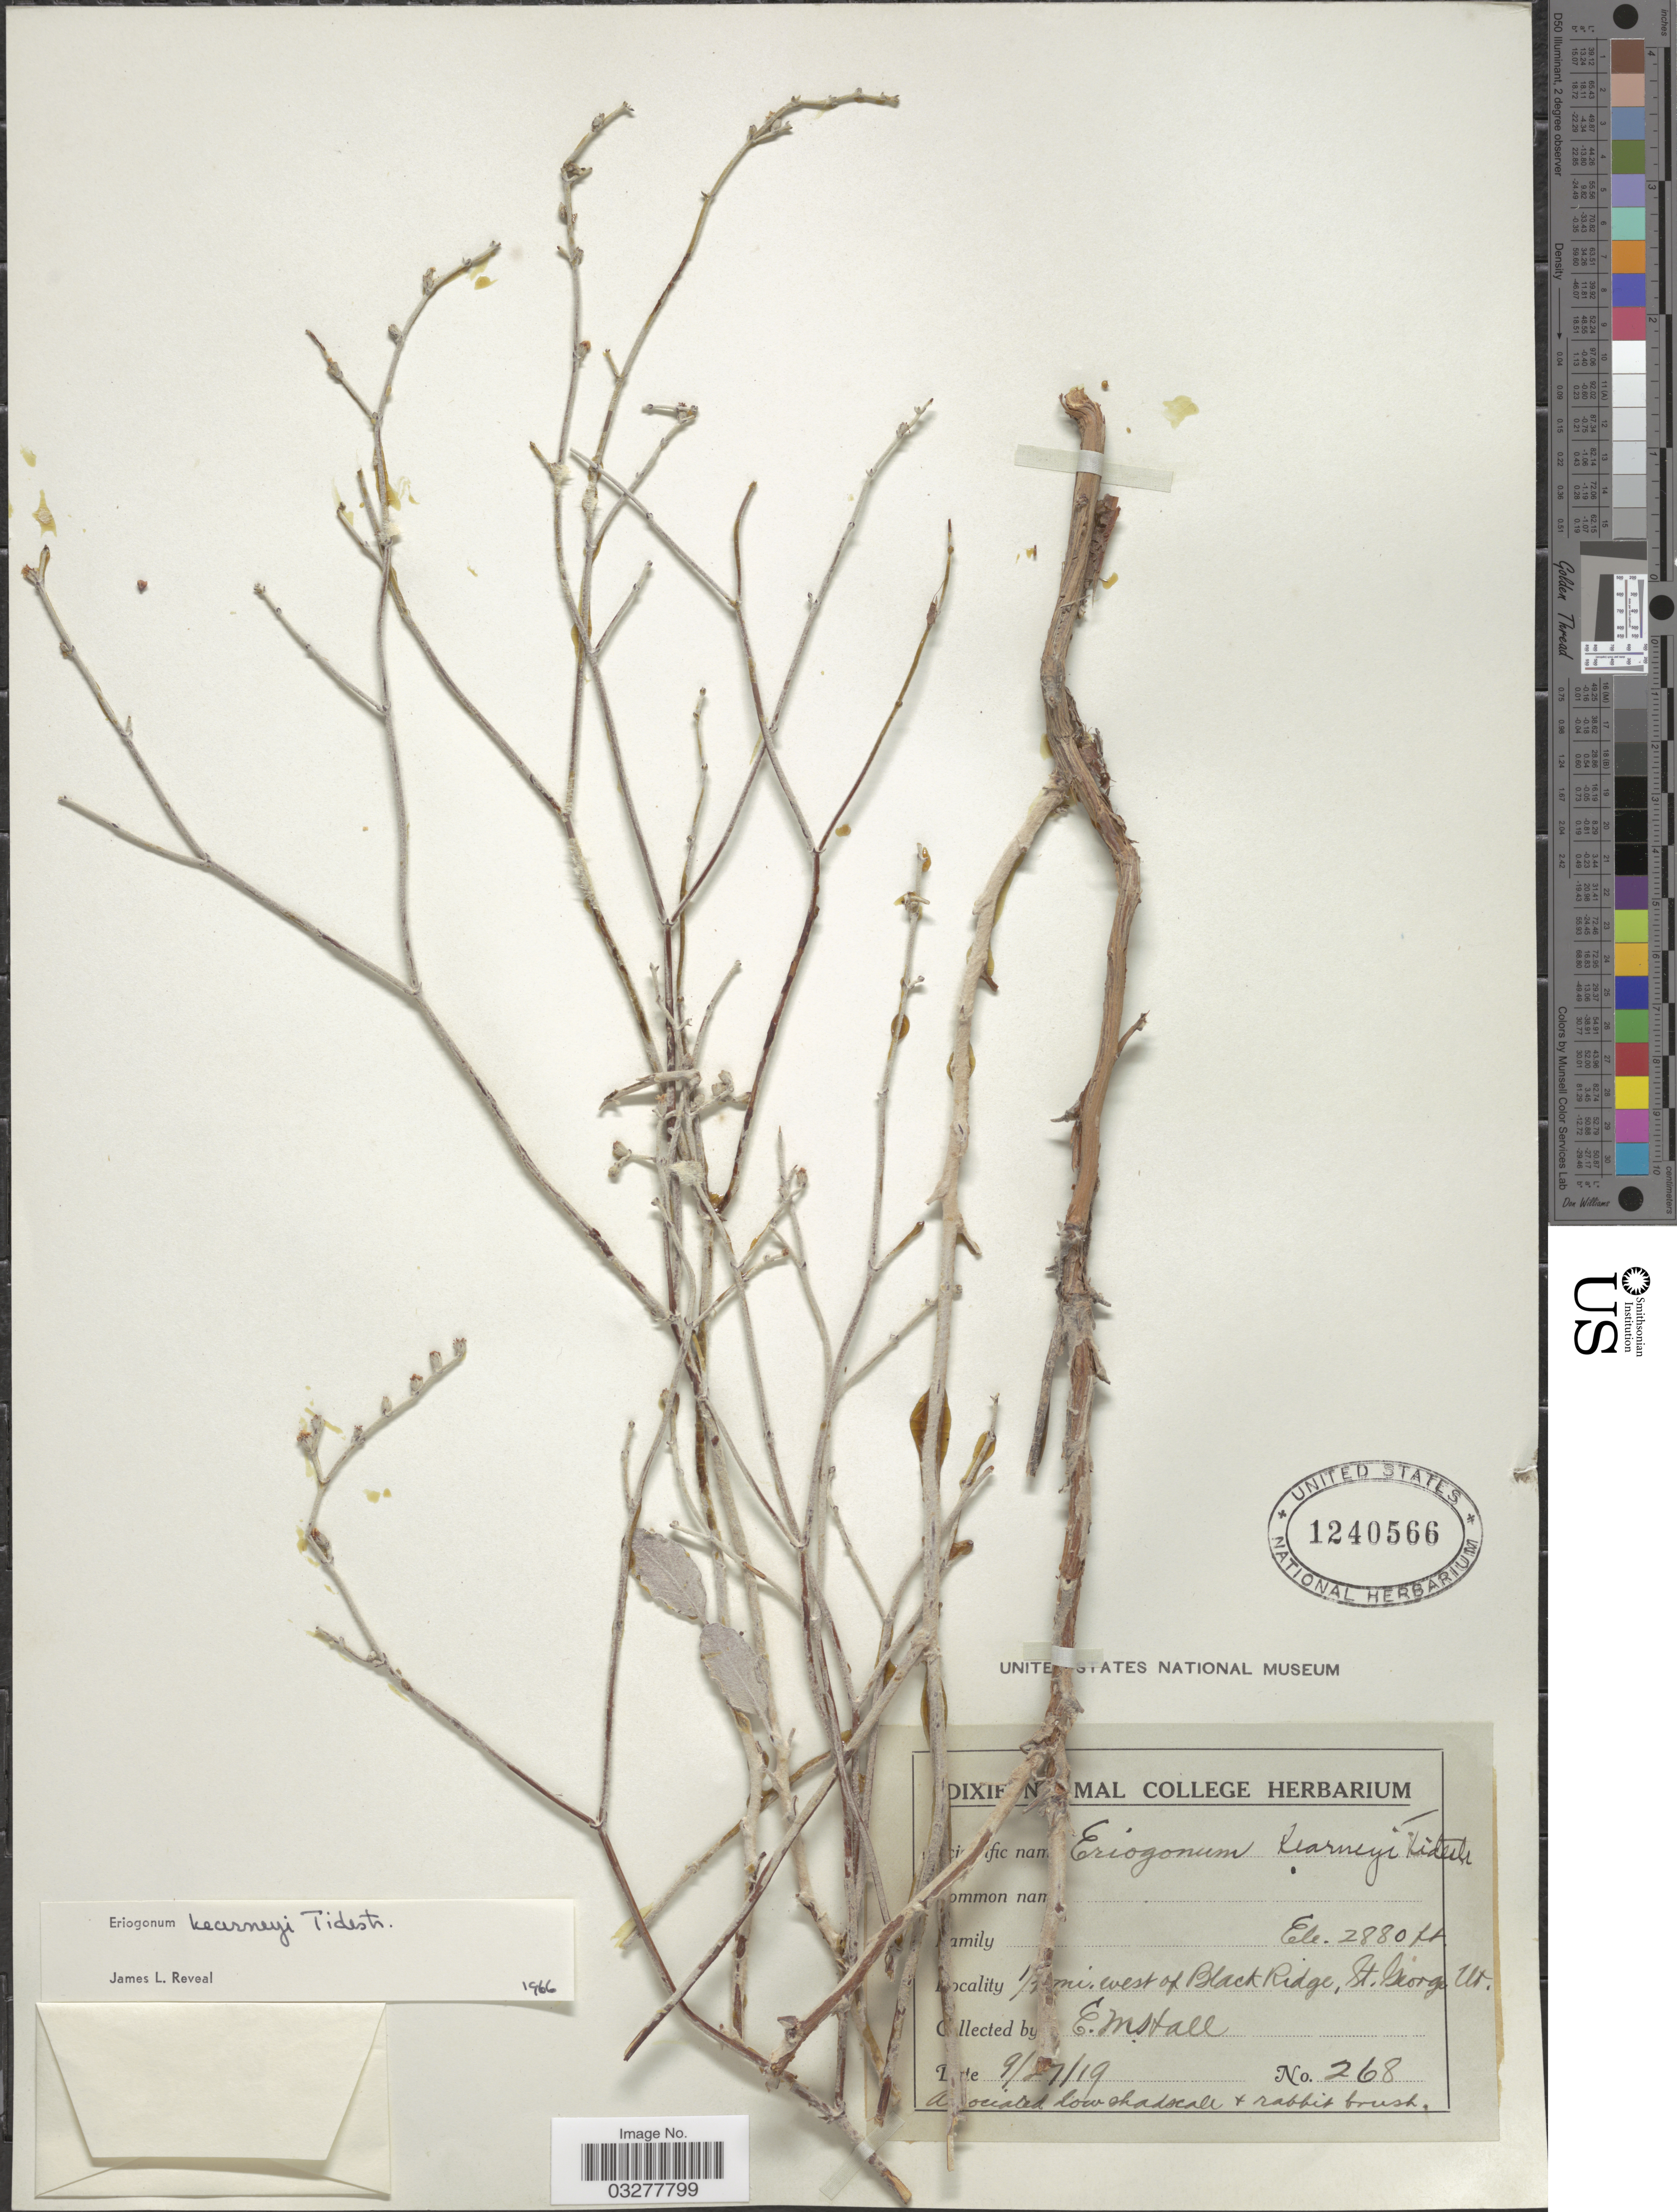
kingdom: Plantae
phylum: Tracheophyta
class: Magnoliopsida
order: Caryophyllales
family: Polygonaceae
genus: Eriogonum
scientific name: Eriogonum kearneyi var. kearneyi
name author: Tidestr.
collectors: E. Hall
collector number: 268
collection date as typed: Transcribed d/m/y: 27/9/19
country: United States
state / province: Utah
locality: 1/2 mi. west of Black Ridge, St. George, Ut.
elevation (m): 878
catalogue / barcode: US 1240566